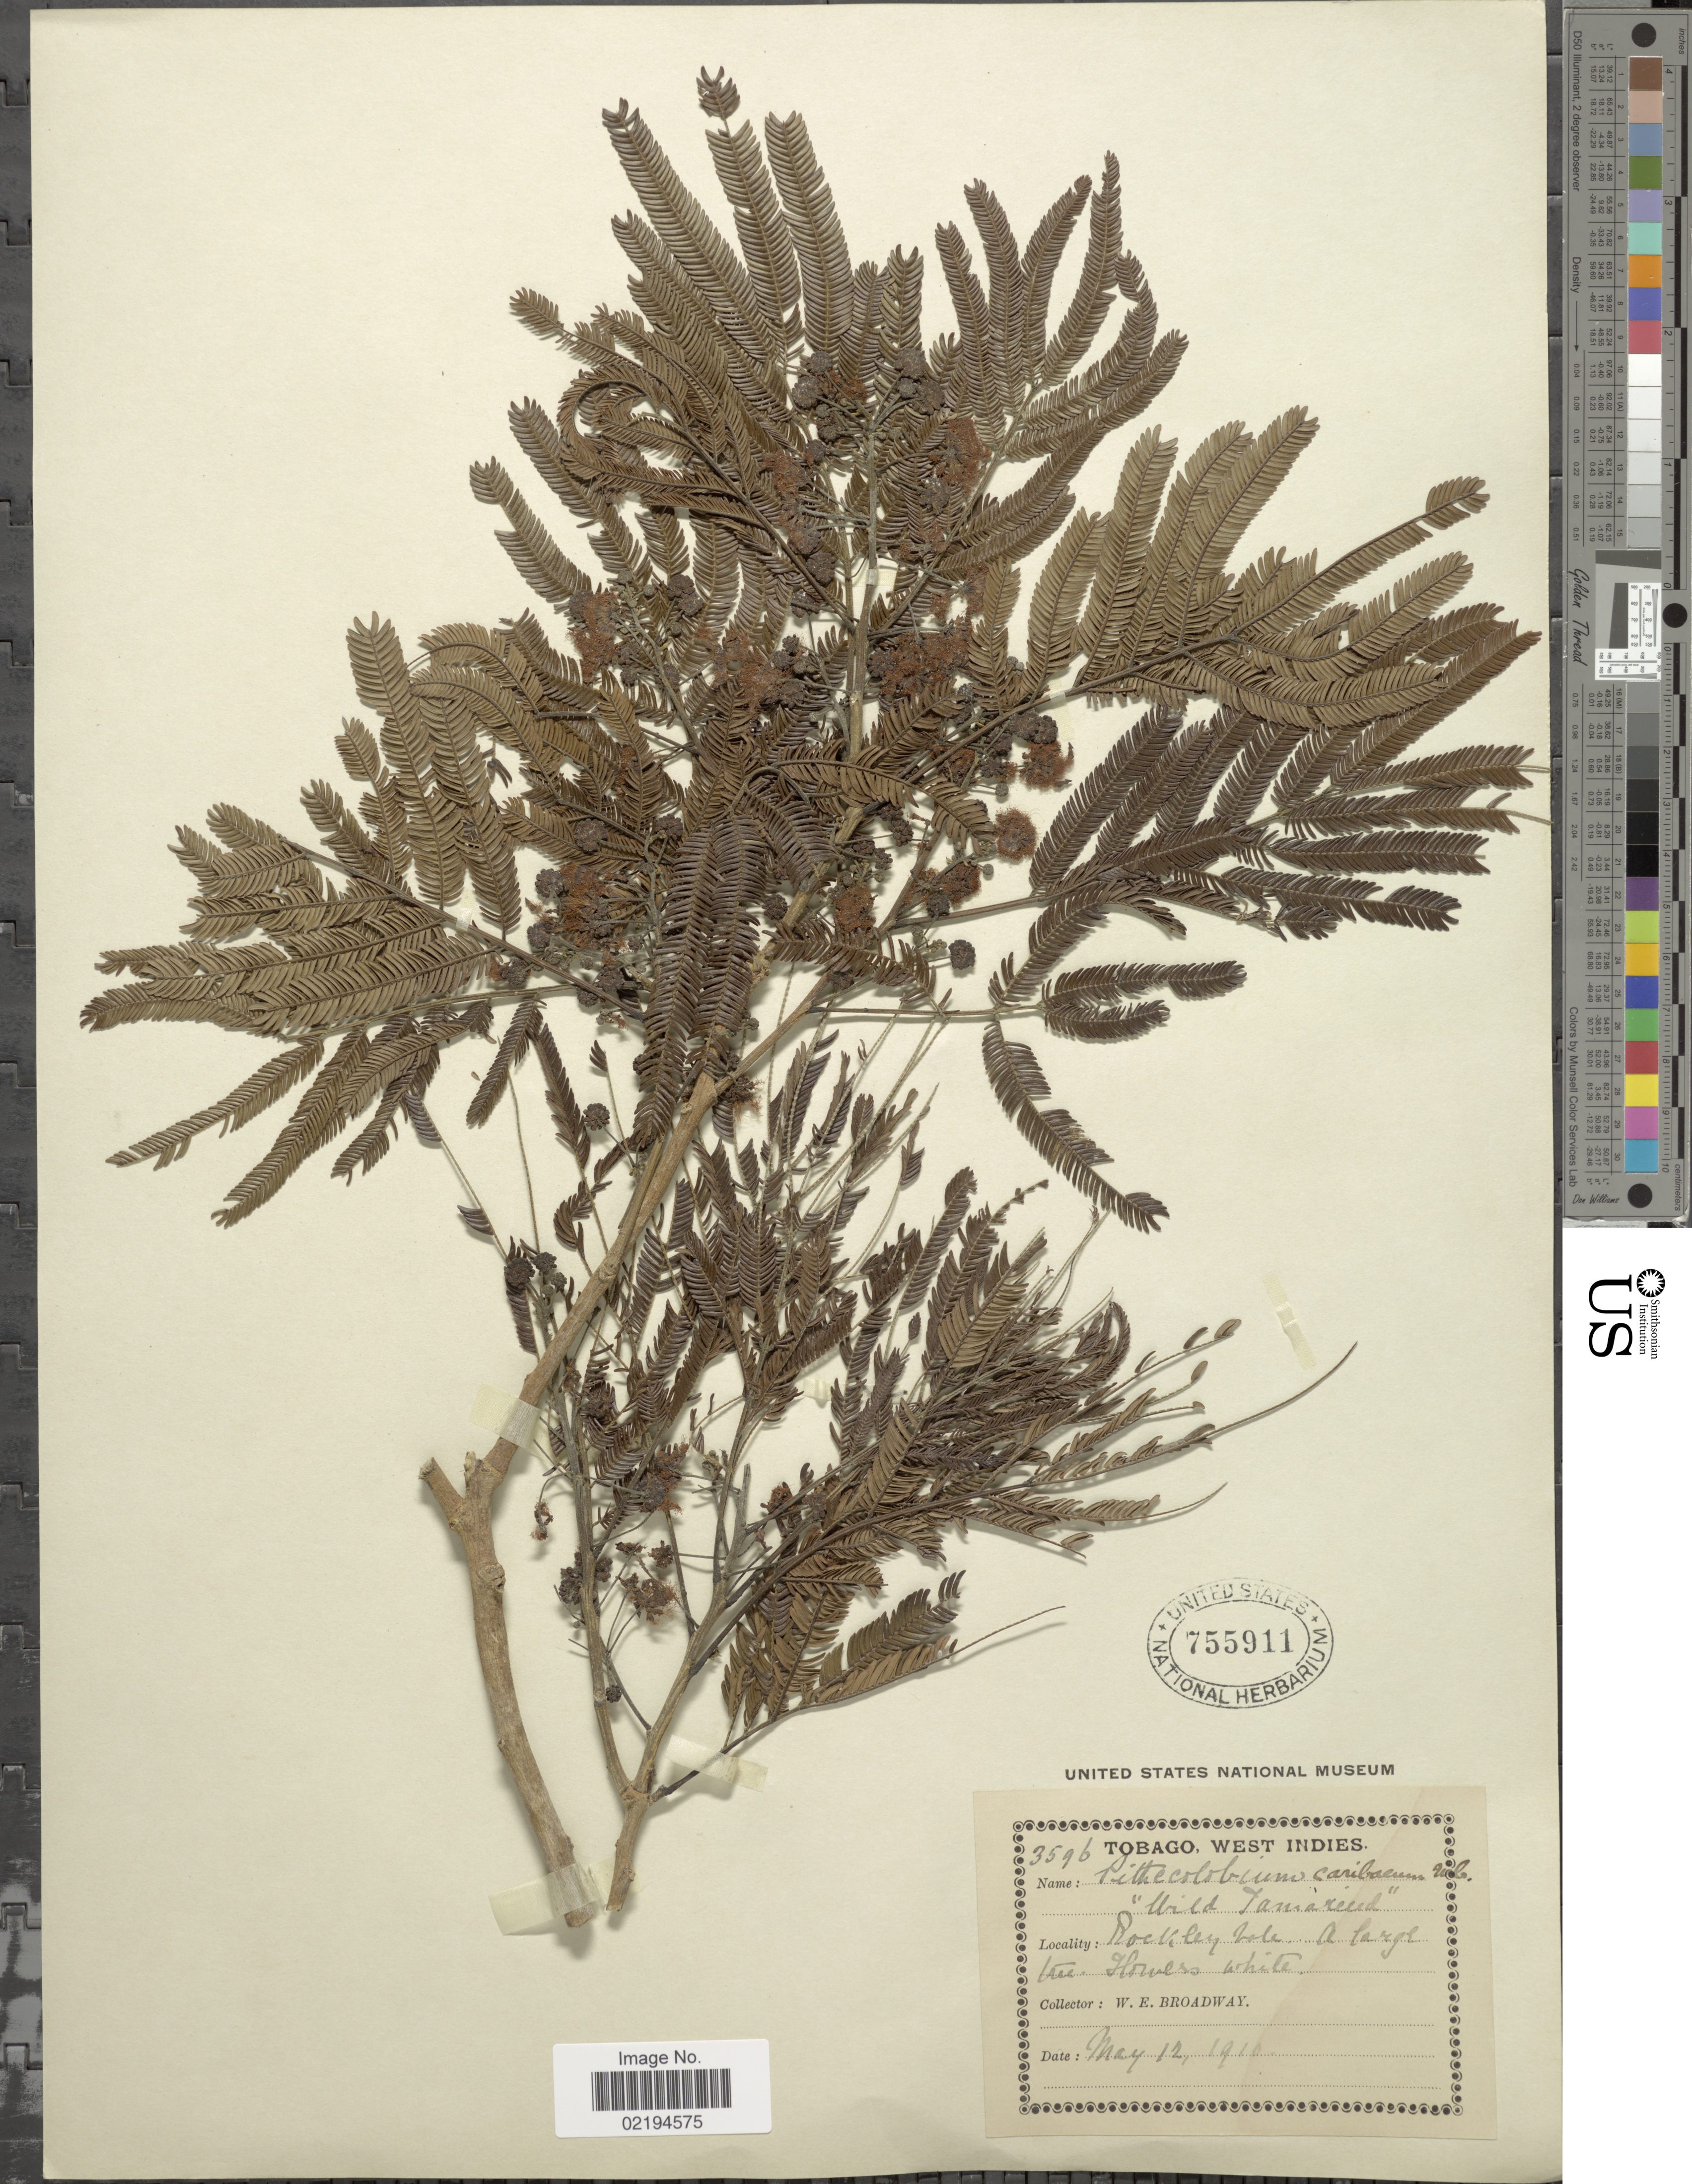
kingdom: Plantae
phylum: Tracheophyta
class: Magnoliopsida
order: Fabales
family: Fabaceae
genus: Pseudalbizzia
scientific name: Pseudalbizzia niopoides var. niopoides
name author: (Spruce ex Benth.) Koenen & Duno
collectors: W. E. Broadway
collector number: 3596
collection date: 1910-05-12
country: Trinidad and Tobago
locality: Tobago, Rockley Vale.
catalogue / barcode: US 755911